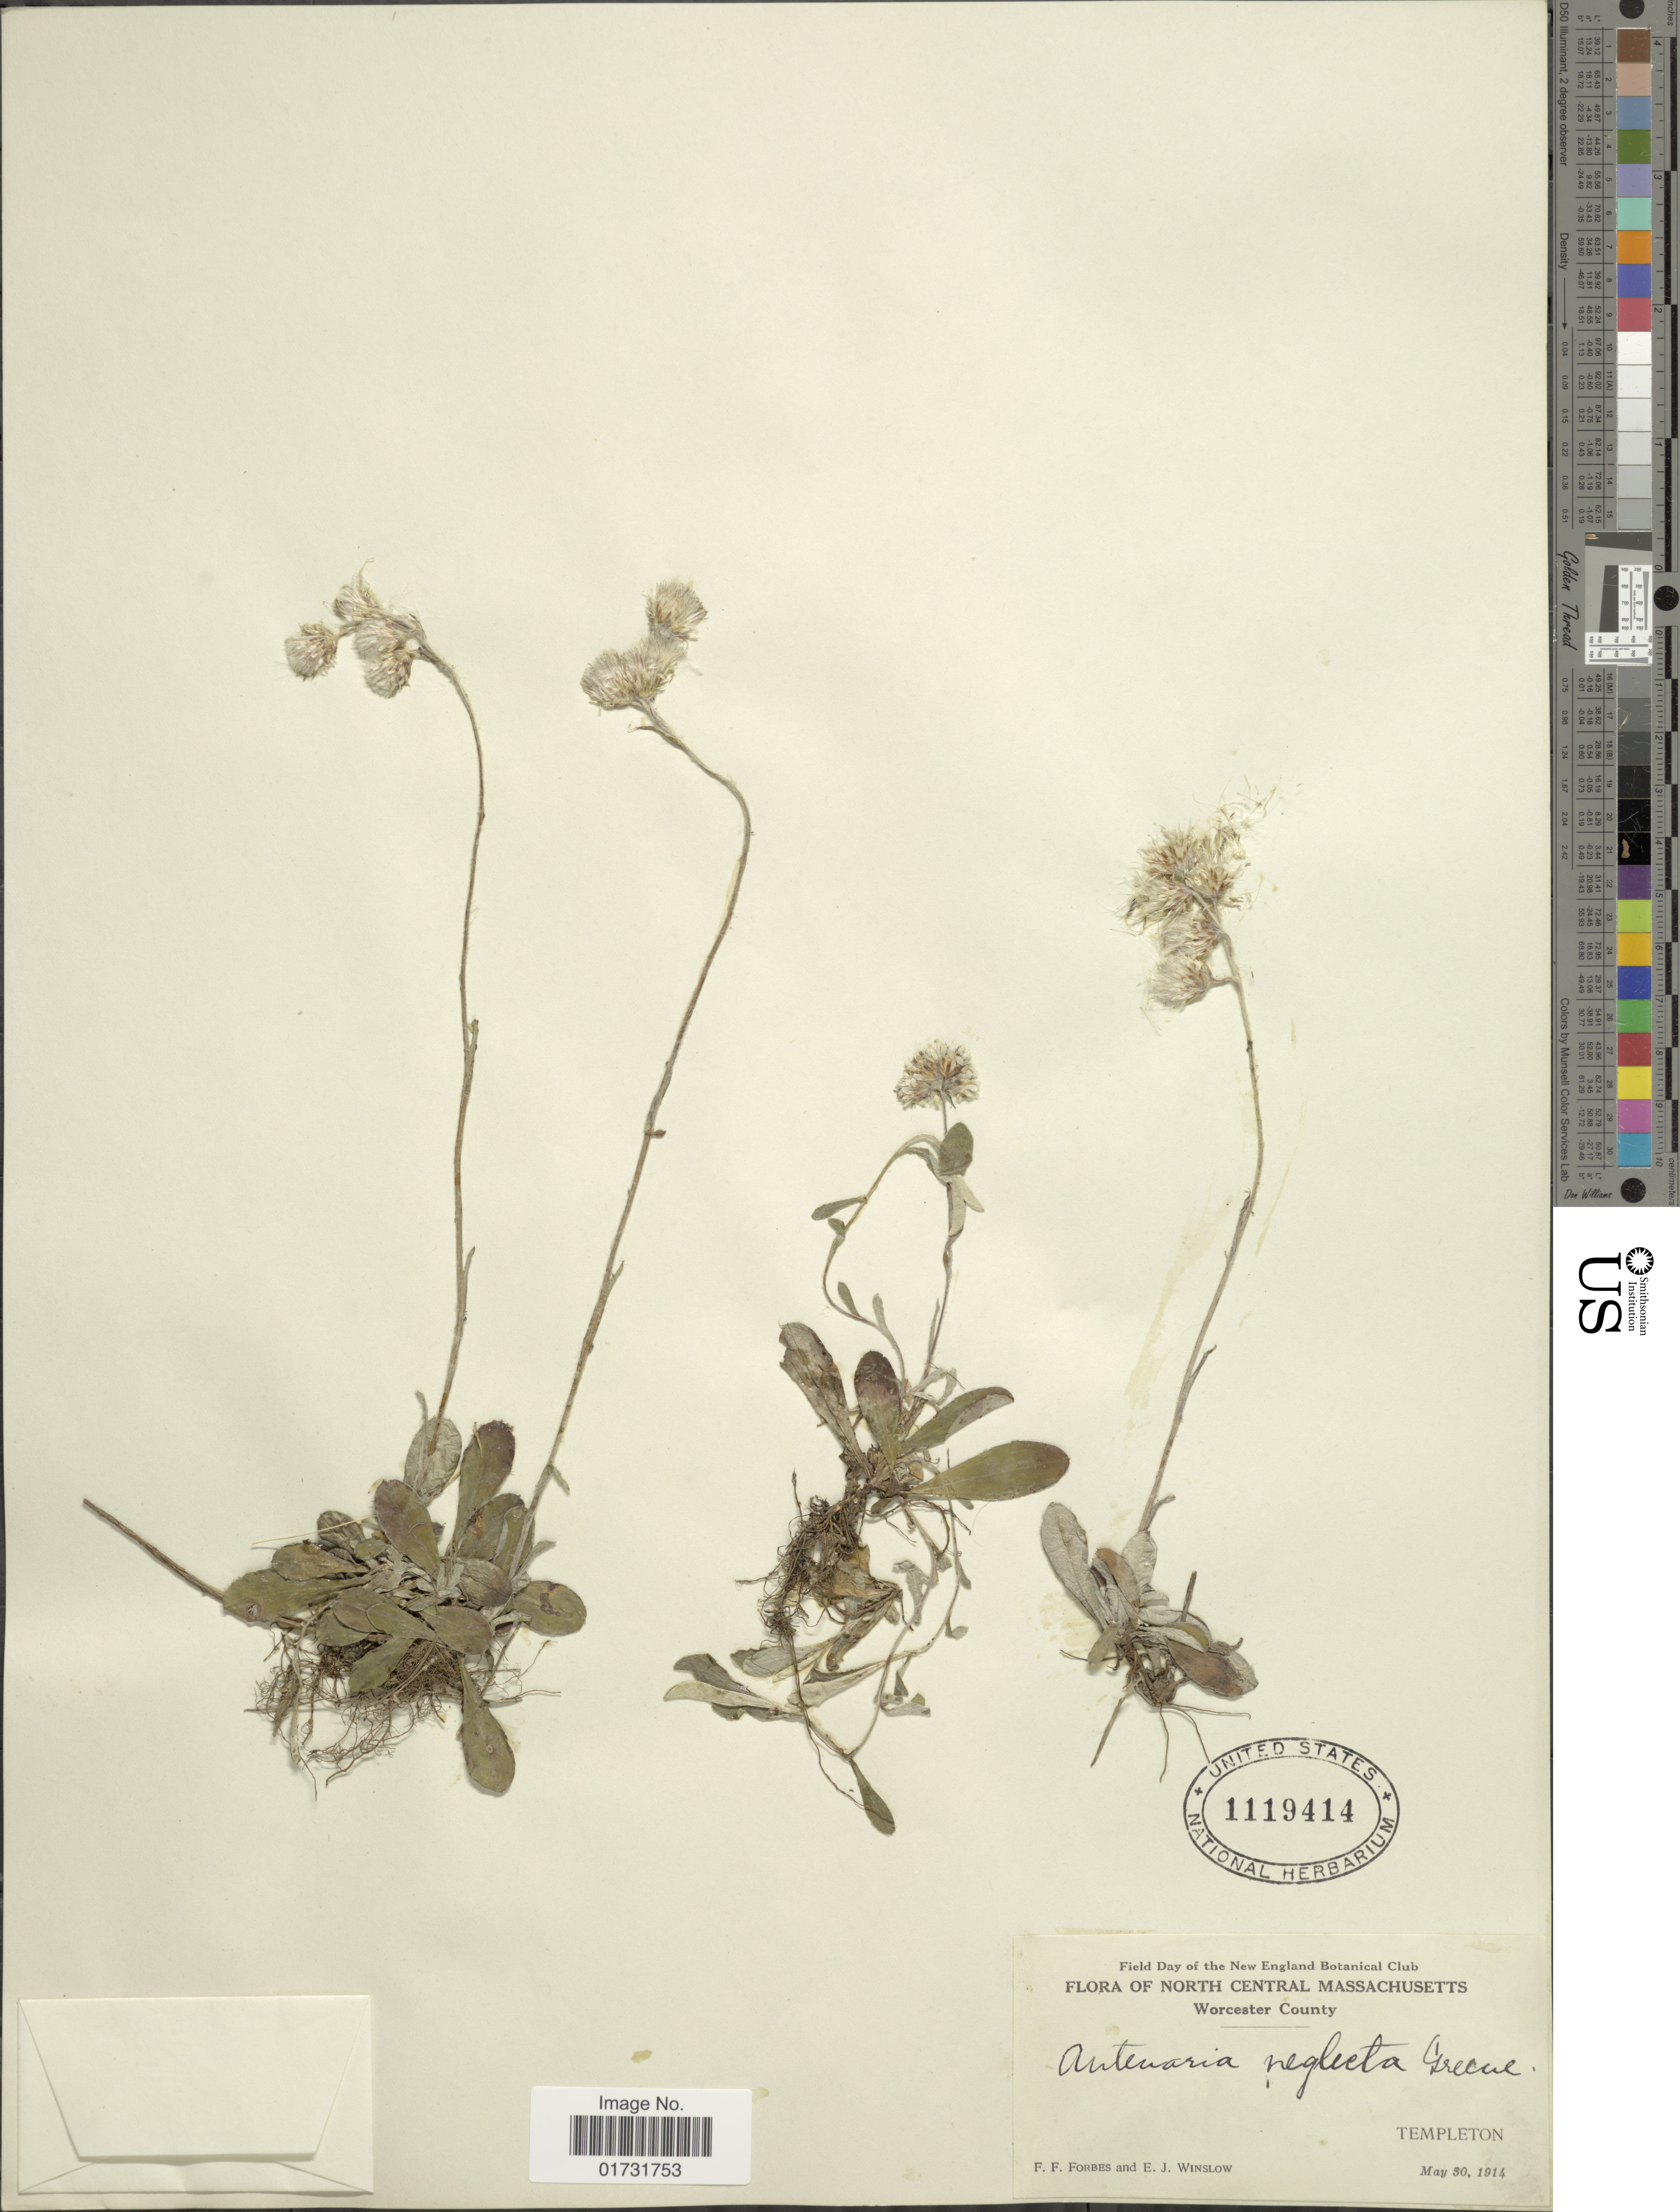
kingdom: Plantae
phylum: Tracheophyta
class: Magnoliopsida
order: Asterales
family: Asteraceae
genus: Antennaria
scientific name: Antennaria neglecta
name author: Greene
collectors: F. Forbes & E. Winslow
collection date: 1914-05-30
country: United States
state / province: Massachusetts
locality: North central Massachusetts. Worcester County. Templeton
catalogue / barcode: US 1119414